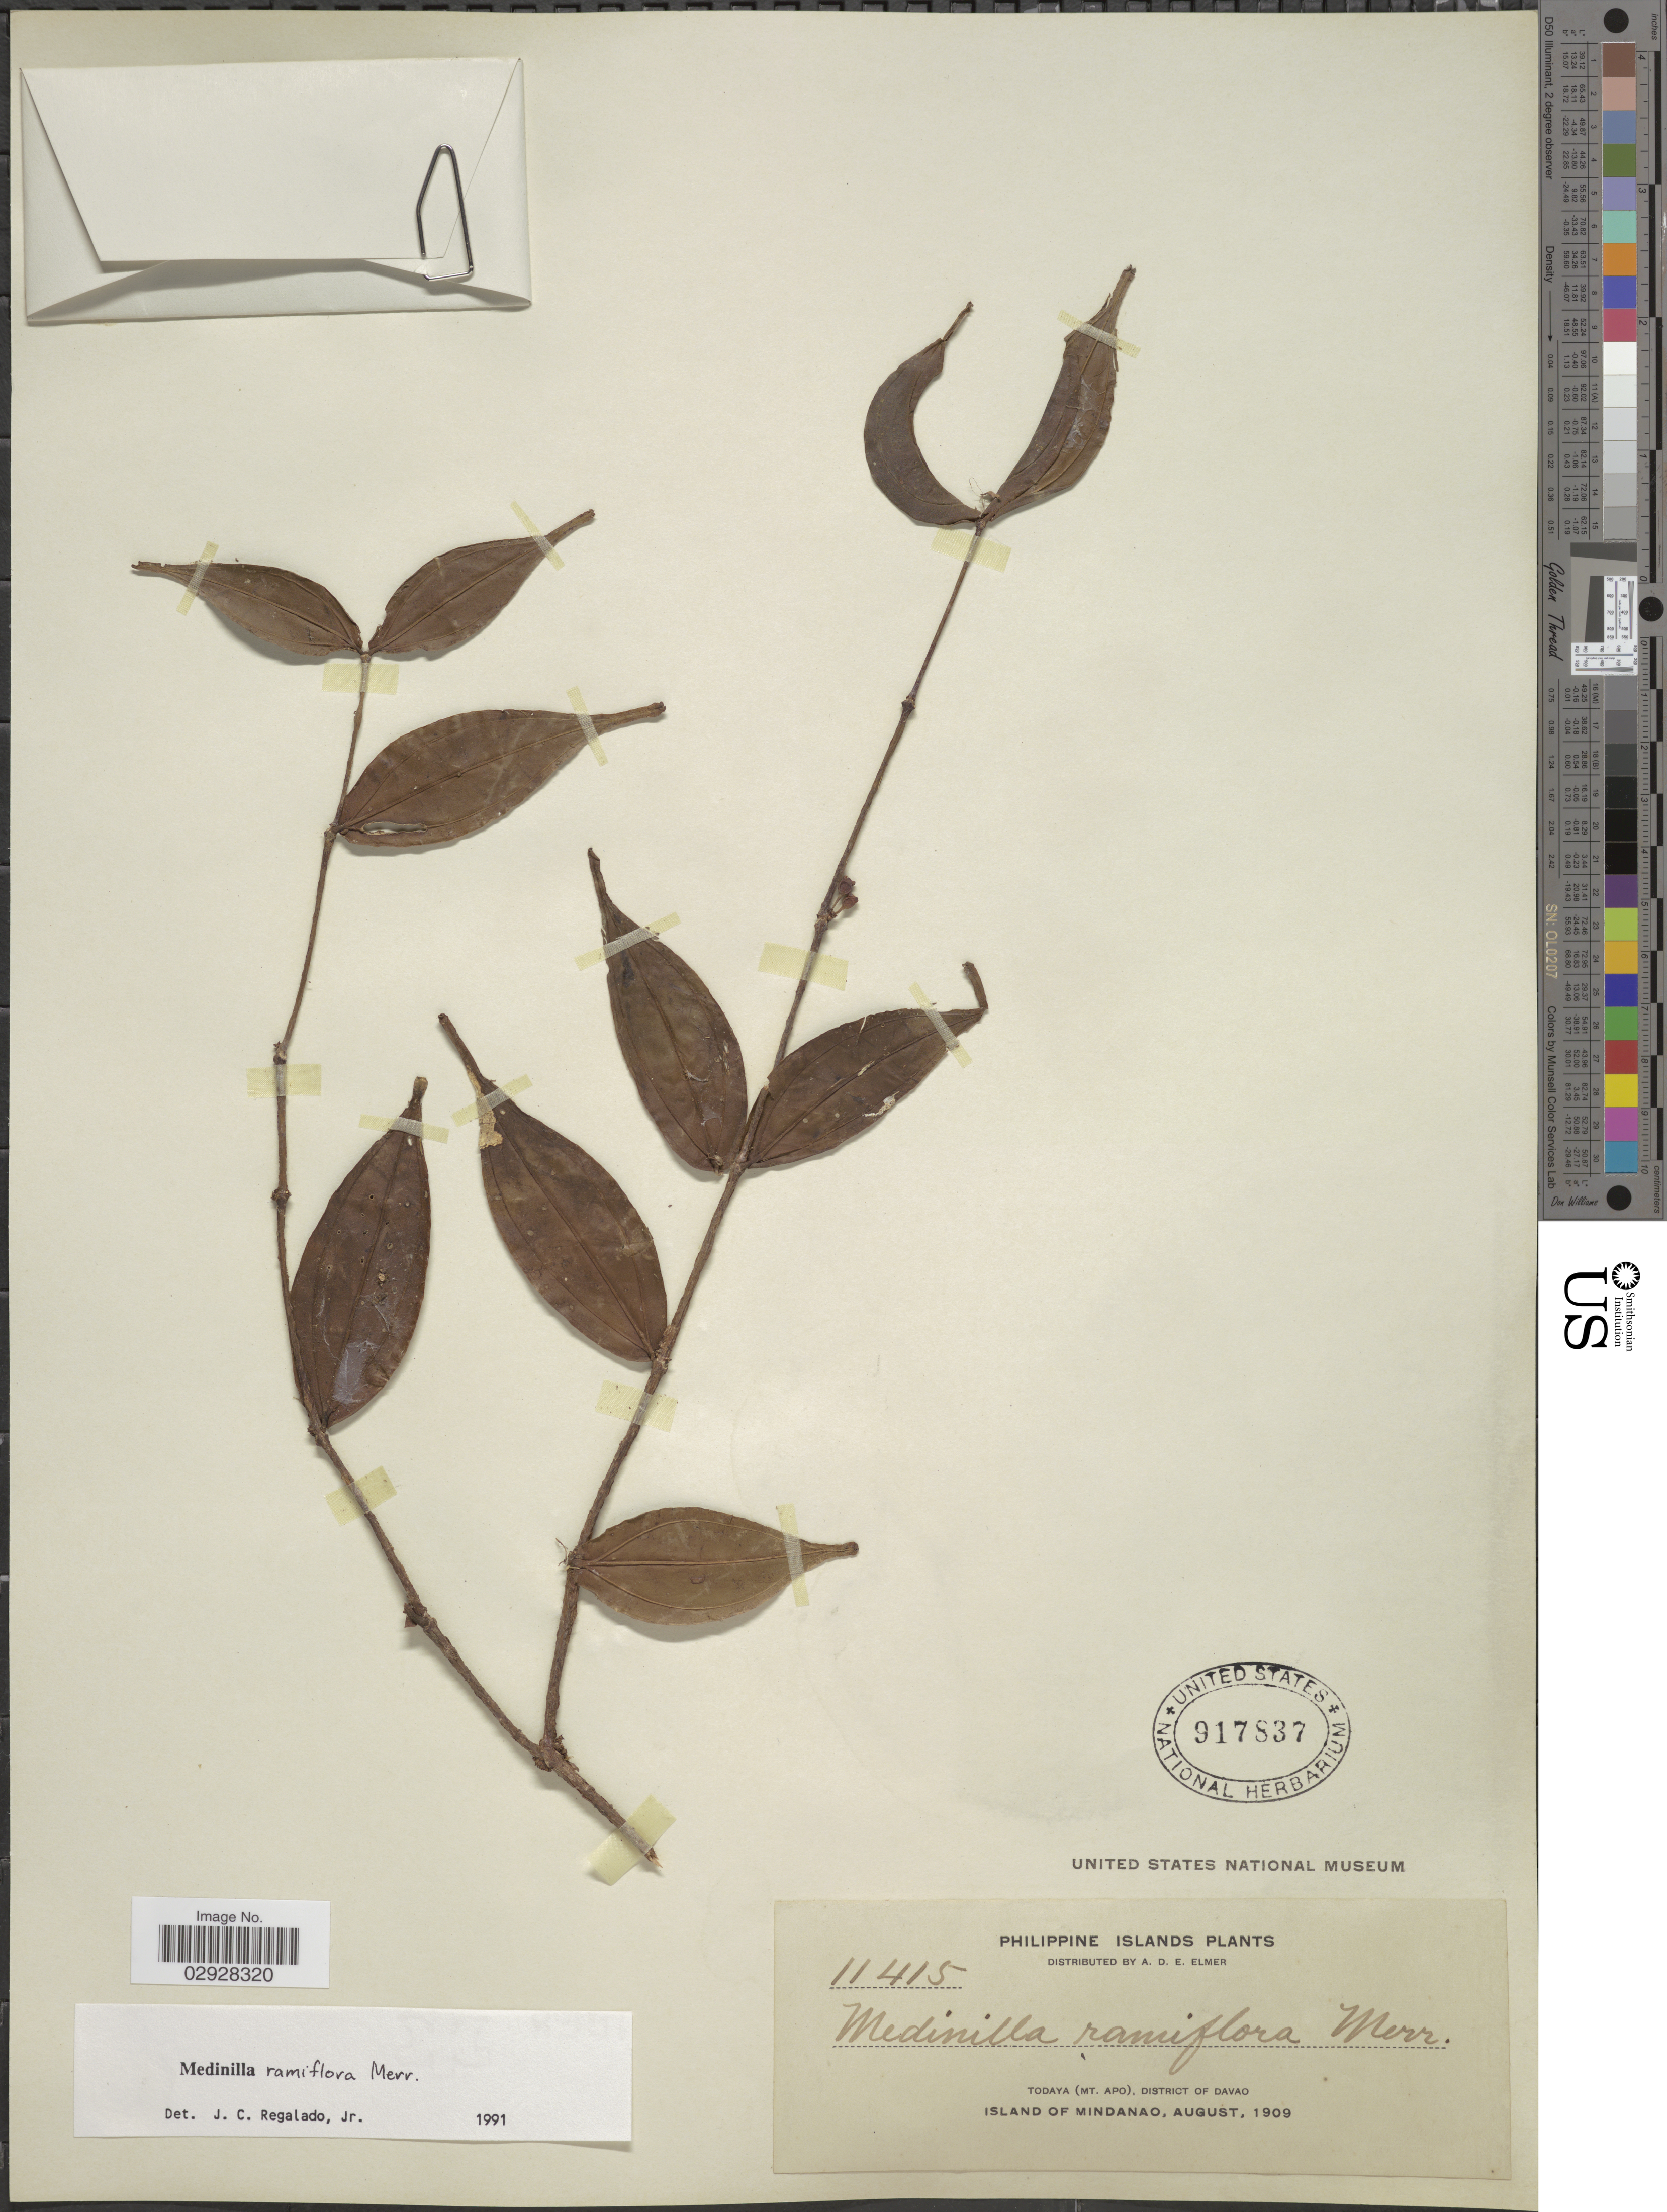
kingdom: Plantae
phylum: Tracheophyta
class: Magnoliopsida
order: Myrtales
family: Melastomataceae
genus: Medinilla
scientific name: Medinilla ramiflora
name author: Merr.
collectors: A. D. E. Elmer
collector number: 11415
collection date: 1909-08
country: Philippines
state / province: Davao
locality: Philippine Islands. Todaya (Mt. Apo), District of Davao. Island of Mindanao.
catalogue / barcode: US 917837